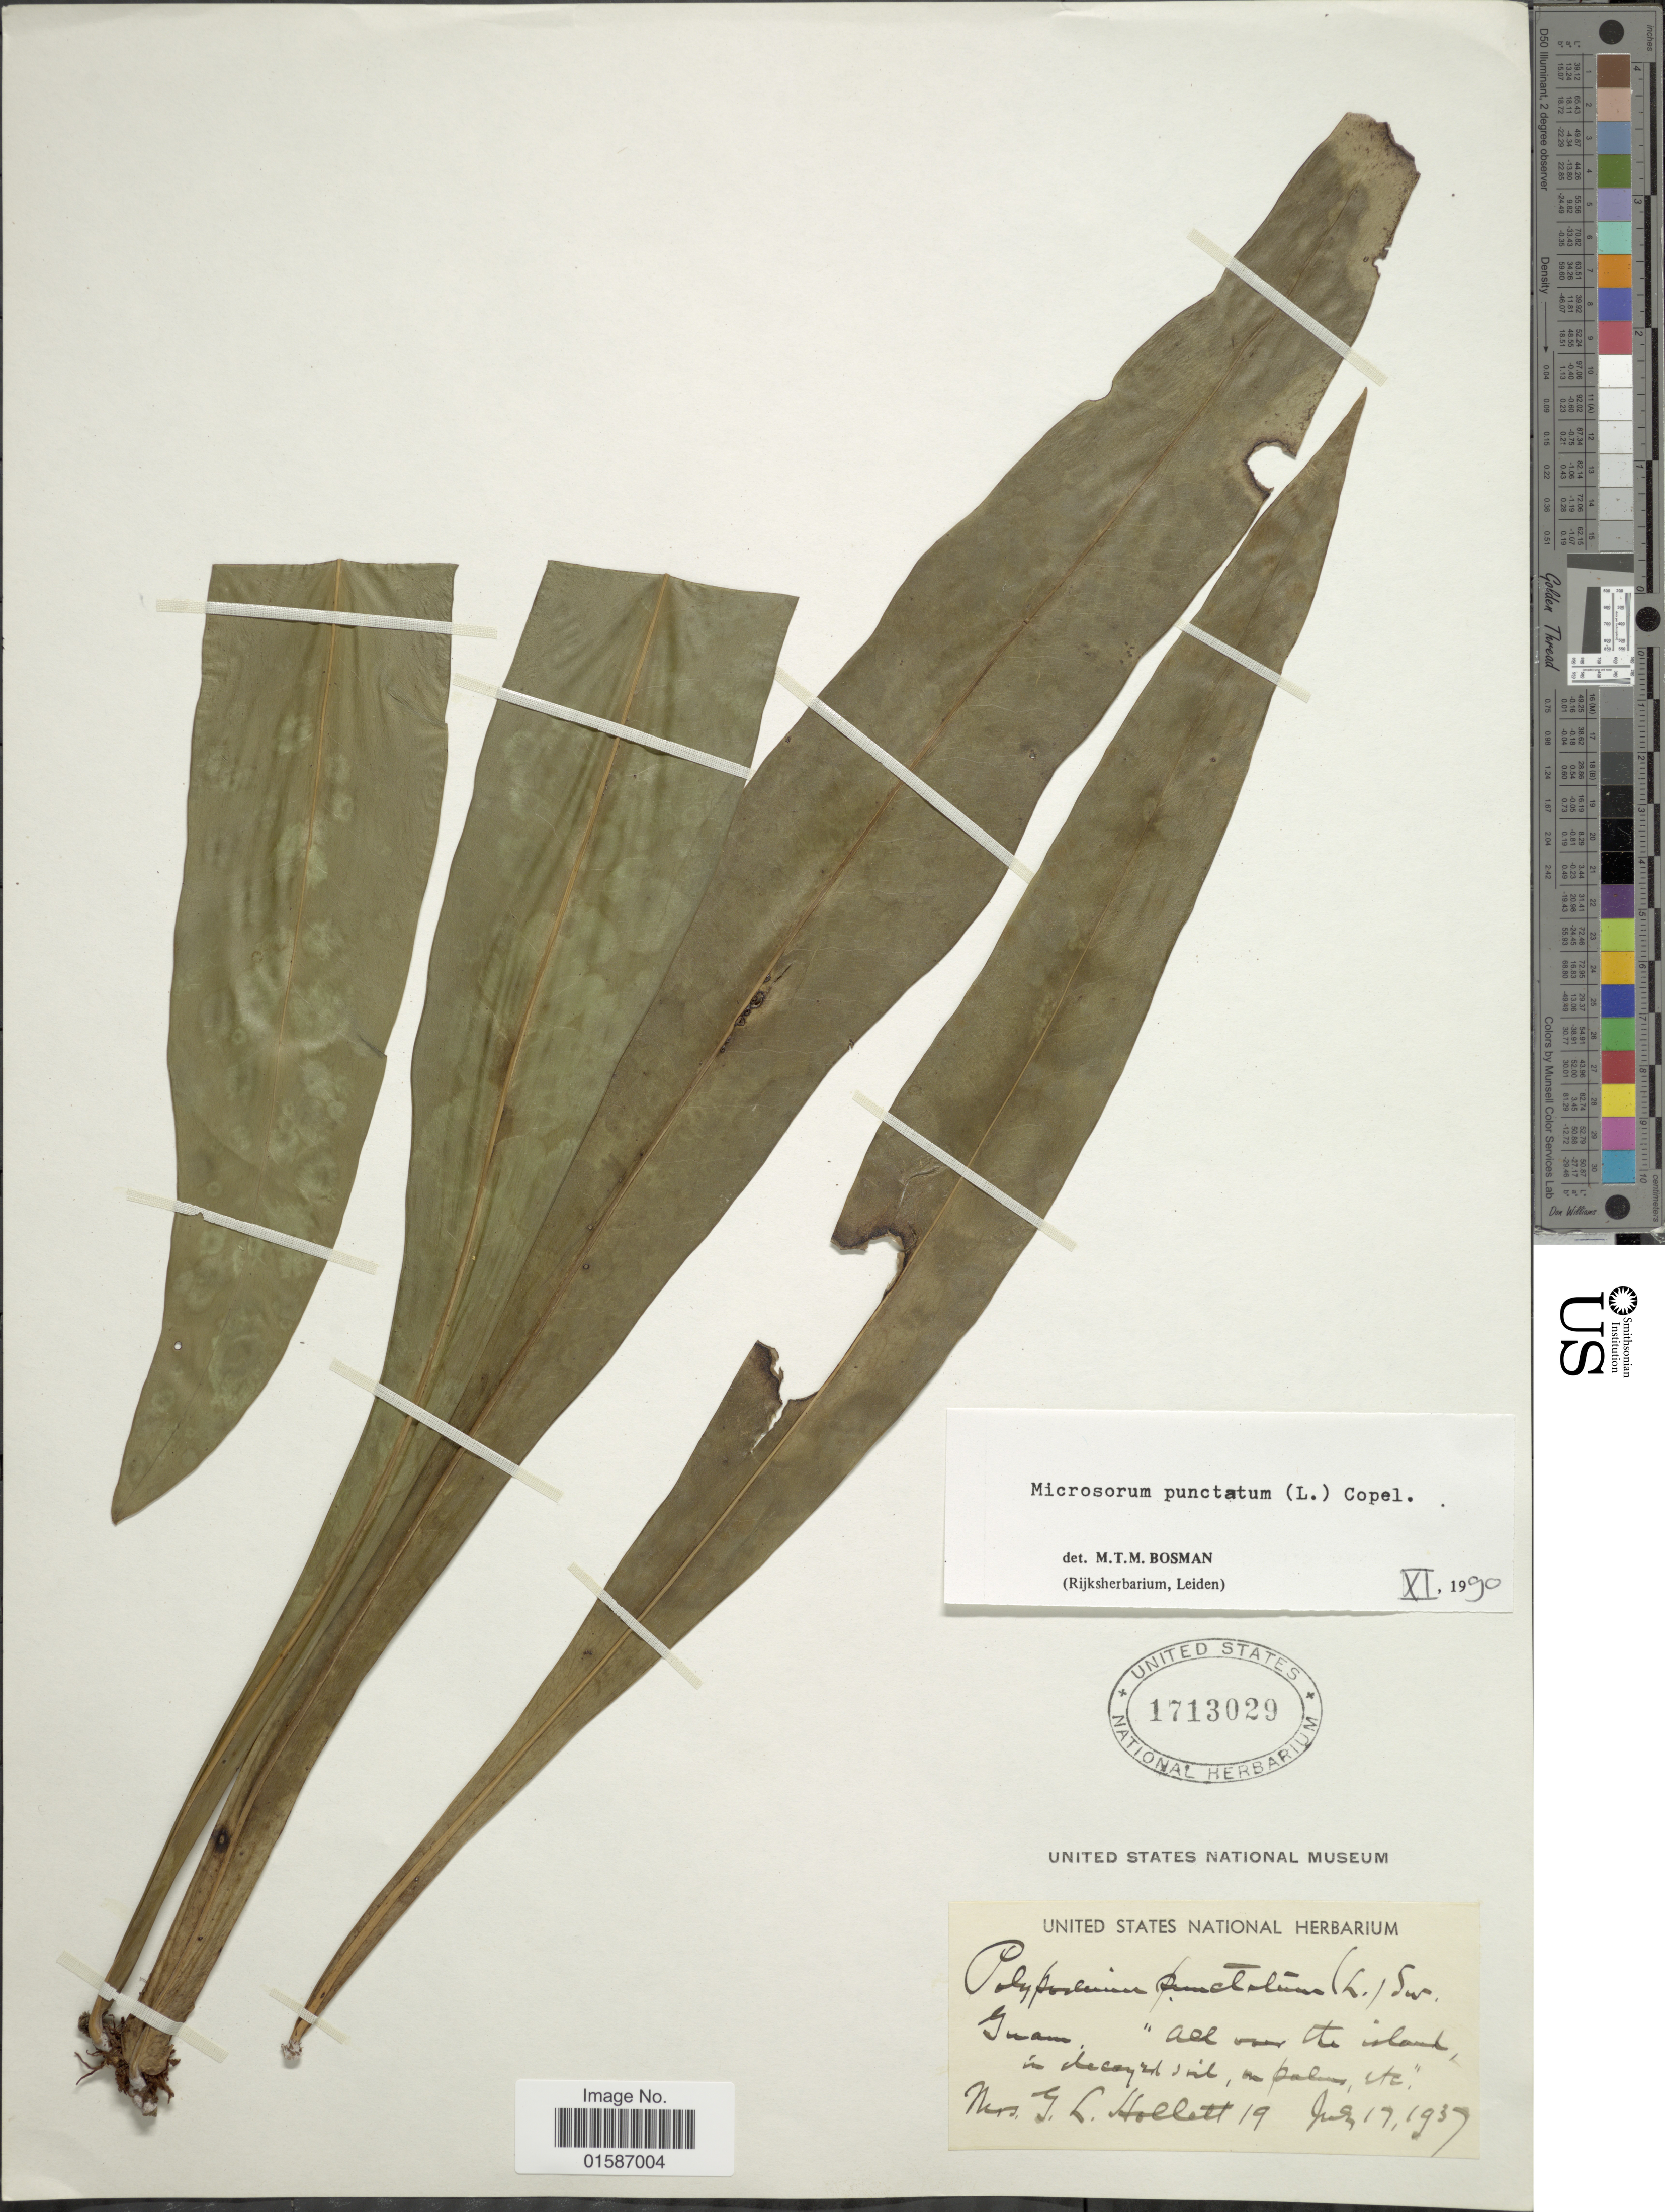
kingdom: Plantae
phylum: Tracheophyta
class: Polypodiopsida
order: Polypodiales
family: Polypodiaceae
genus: Microsorum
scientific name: Microsorum punctatum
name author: (L.) Copel.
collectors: G. Hollett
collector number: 19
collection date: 1937-07-17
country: Guam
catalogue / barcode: US 1713029